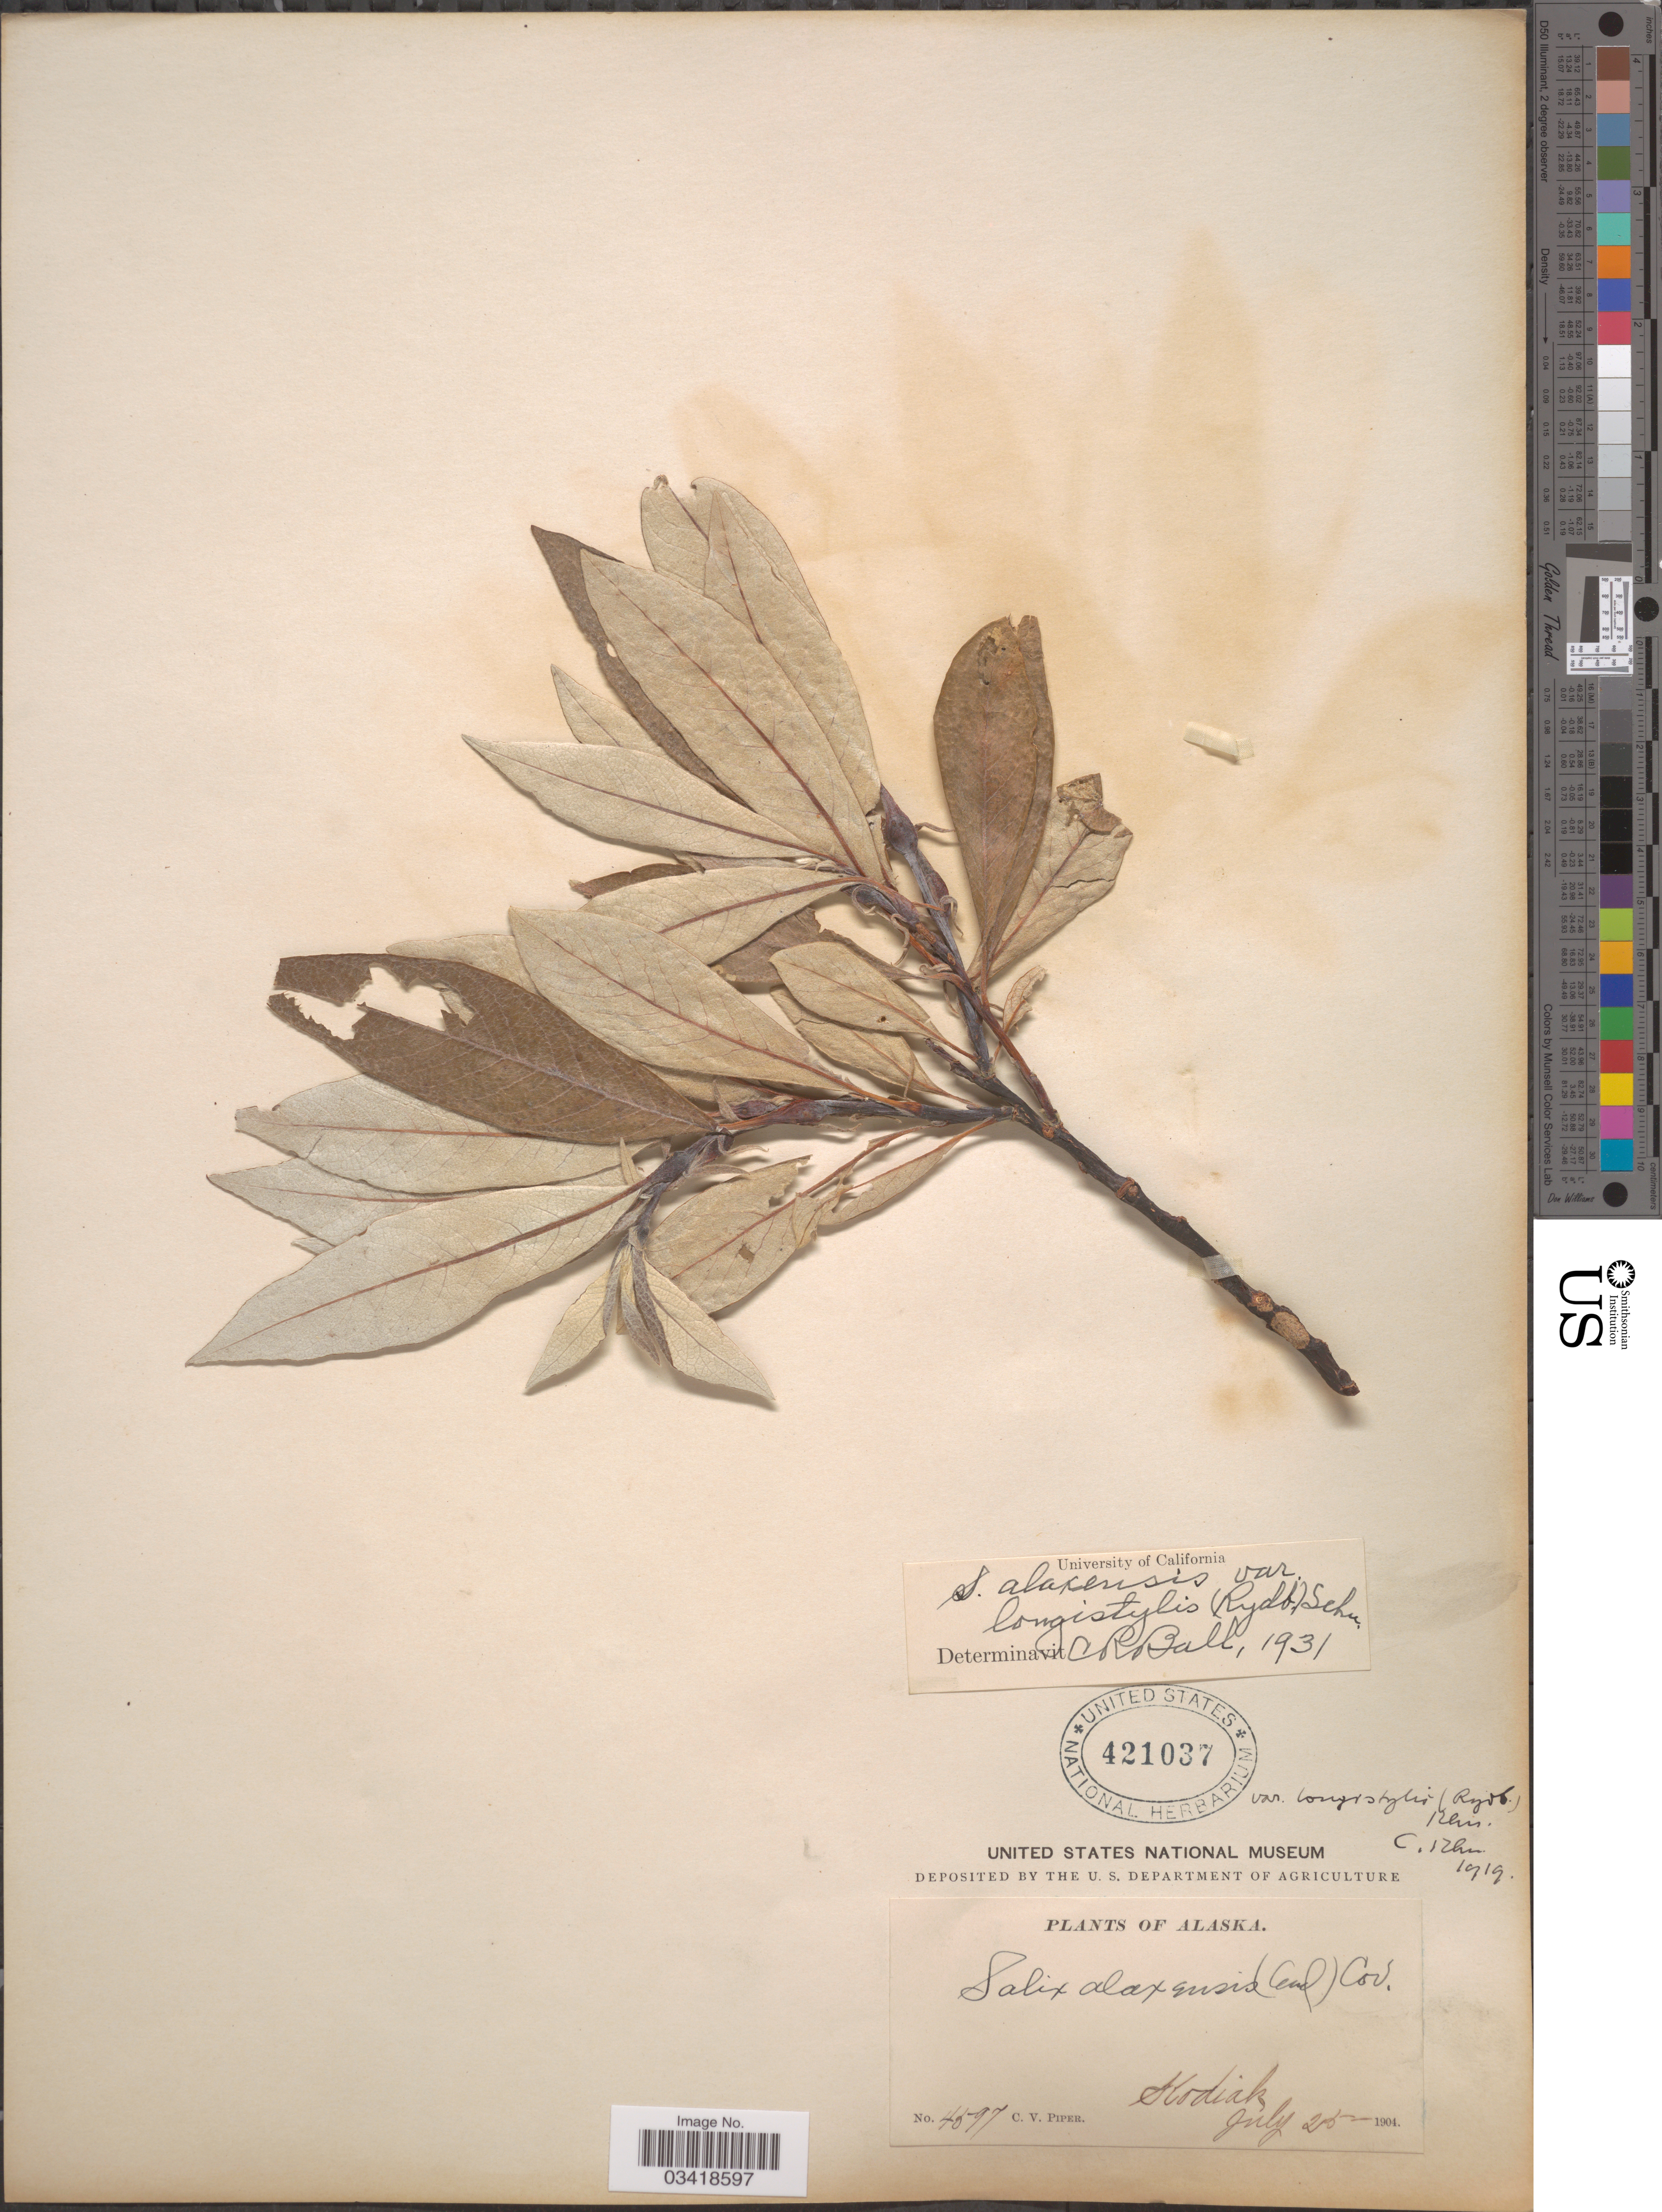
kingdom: Plantae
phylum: Tracheophyta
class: Magnoliopsida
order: Malpighiales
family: Salicaceae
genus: Salix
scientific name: Salix alaxensis var. longistylis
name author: (Rydb.) C.K. Schneid.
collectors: C. V. Piper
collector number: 4597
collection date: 1904-07-25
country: United States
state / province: Alaska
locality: Kodiak.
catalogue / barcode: US 421037